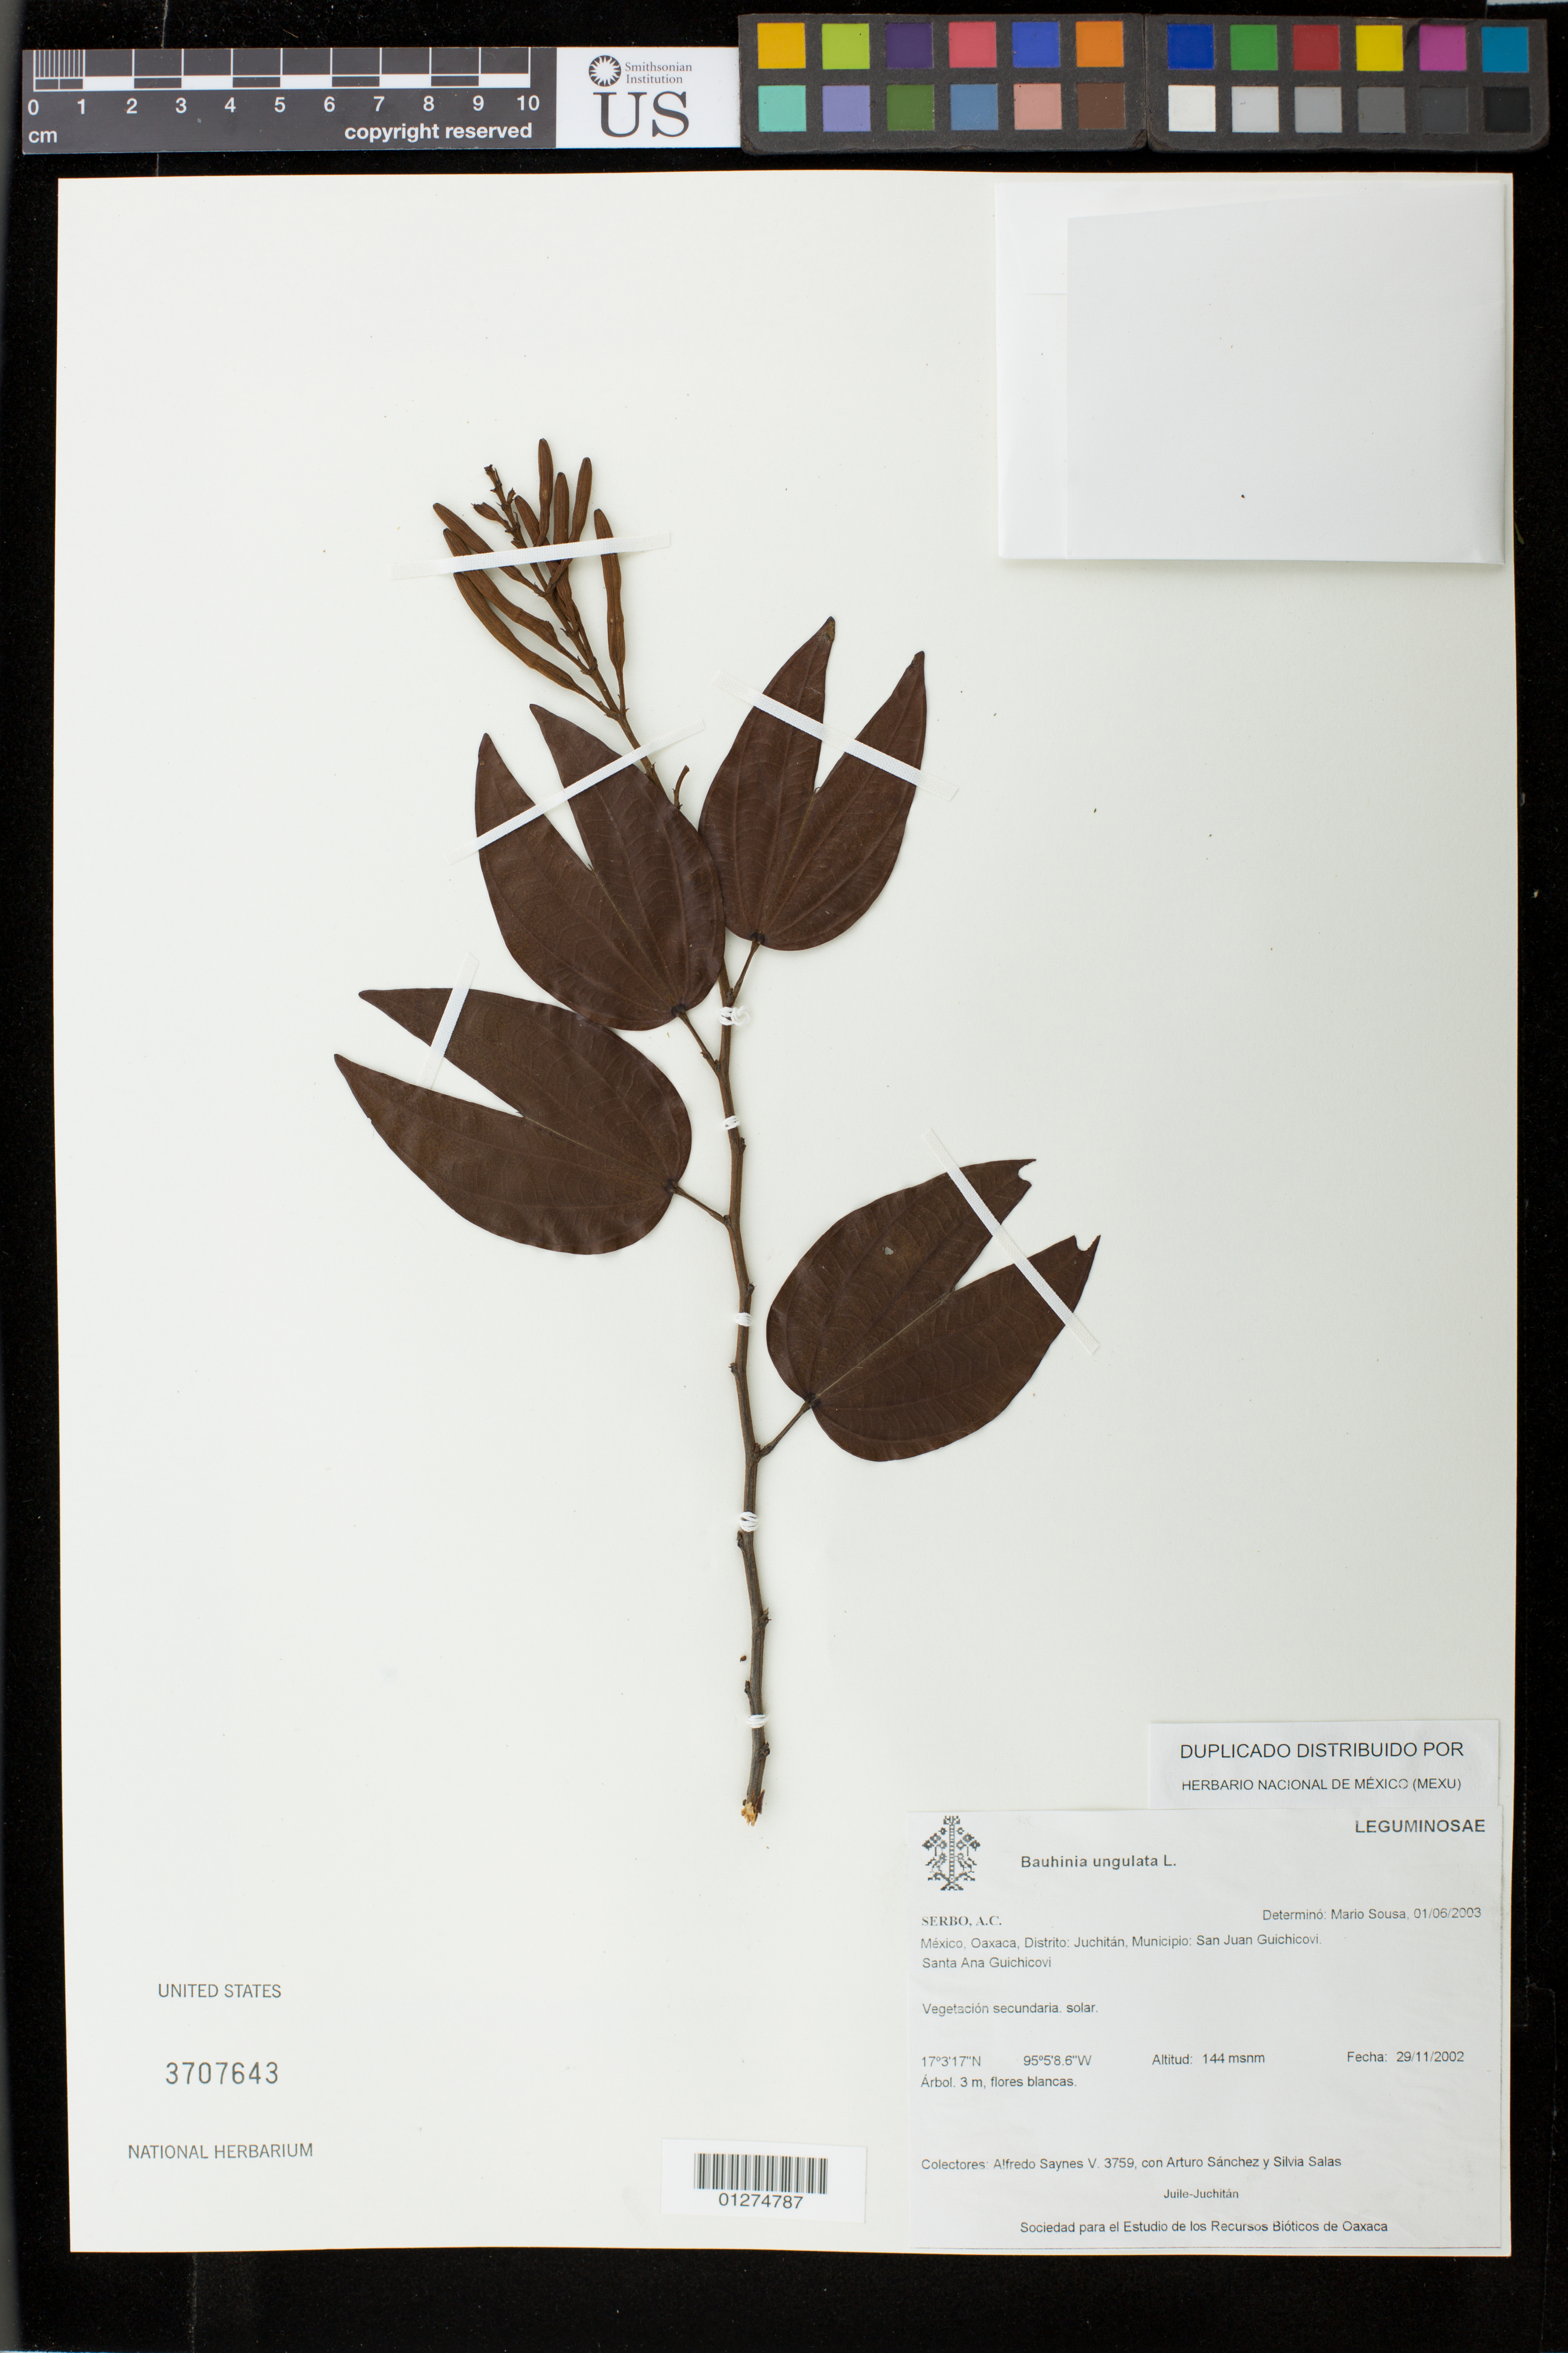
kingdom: Plantae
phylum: Tracheophyta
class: Magnoliopsida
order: Fabales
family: Fabaceae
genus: Bauhinia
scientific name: Bauhinia ungulata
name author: L.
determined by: Sousa, Mario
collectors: A. Saynes V, A. Sánchez & S. Salas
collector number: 3759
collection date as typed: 29/11/2002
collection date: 2002-11-29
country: Mexico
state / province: Oaxaca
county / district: Juchitán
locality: Municipio: San Juan Guichicovi, Santa Ana Guichicovi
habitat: vegetacion secundaria, solar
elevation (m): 144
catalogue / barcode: US 3707643